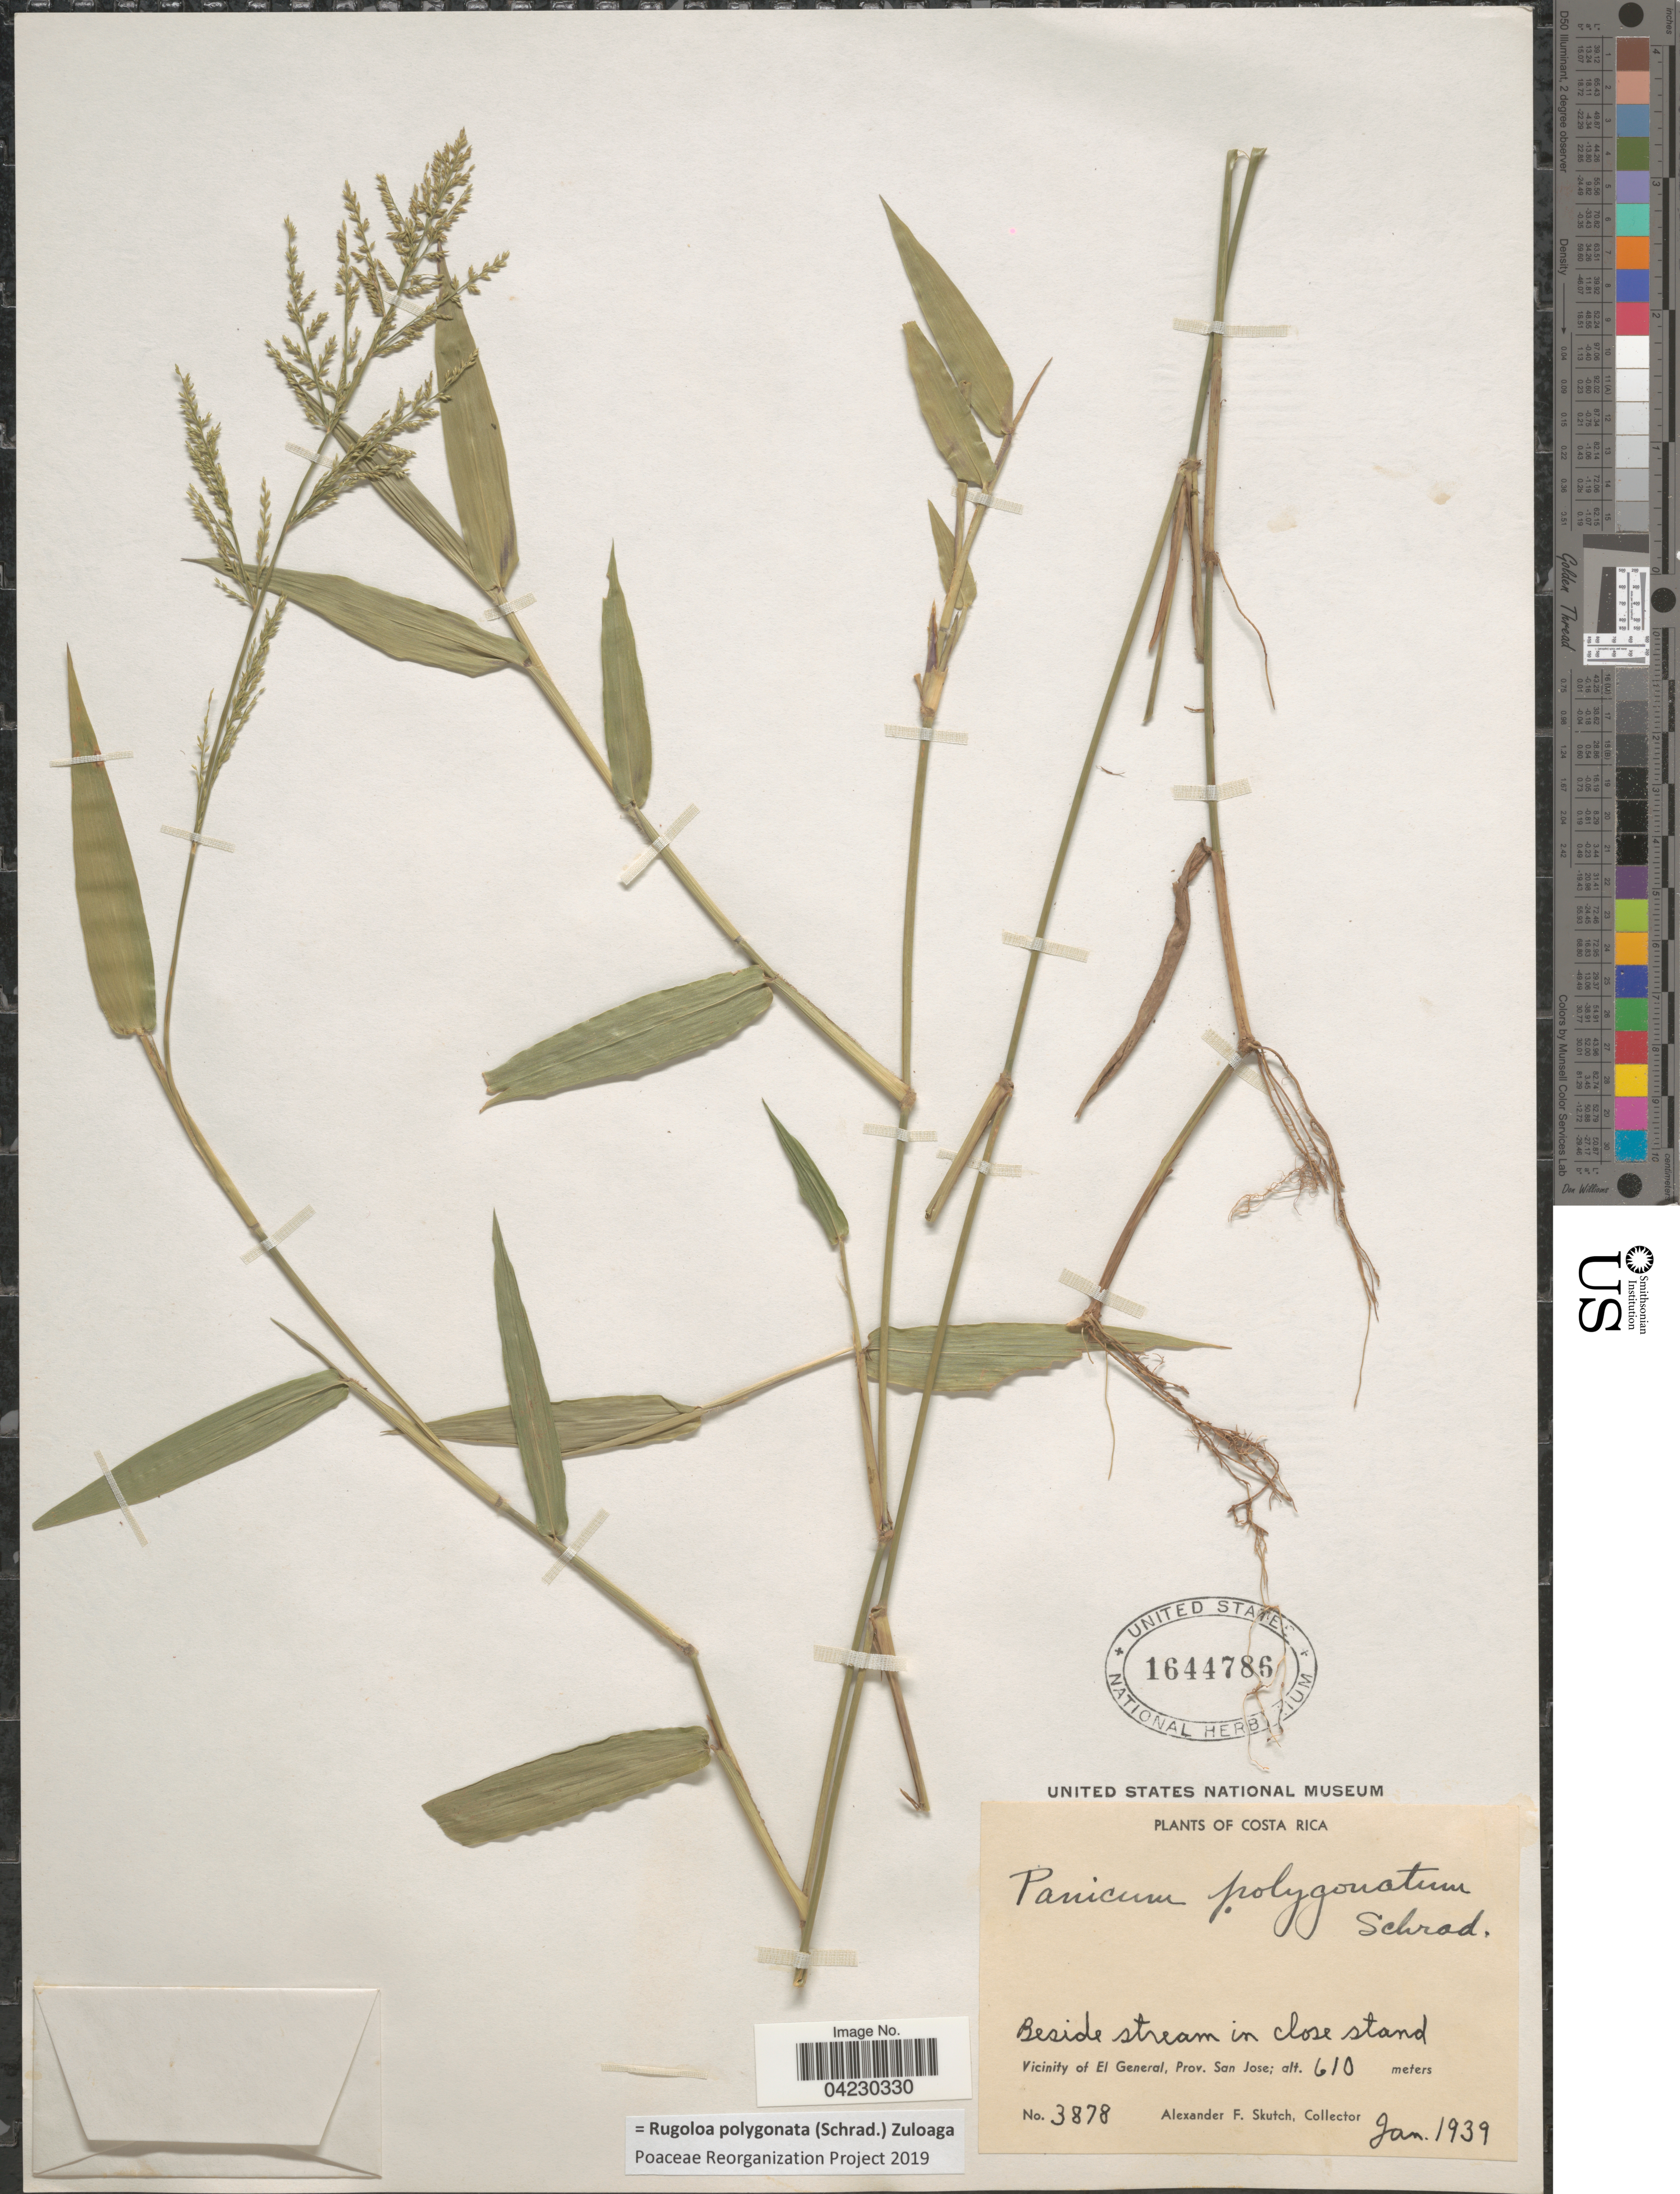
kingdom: Plantae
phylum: Tracheophyta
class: Liliopsida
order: Poales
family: Poaceae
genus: Rugoloa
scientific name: Rugoloa polygonata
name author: (Schrad.) Zuloaga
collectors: A. F. Skutch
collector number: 3878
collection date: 1939-01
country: Costa Rica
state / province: San José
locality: Beside stream in close stand. Vicinity of El General.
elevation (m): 610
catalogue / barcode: US 1644786